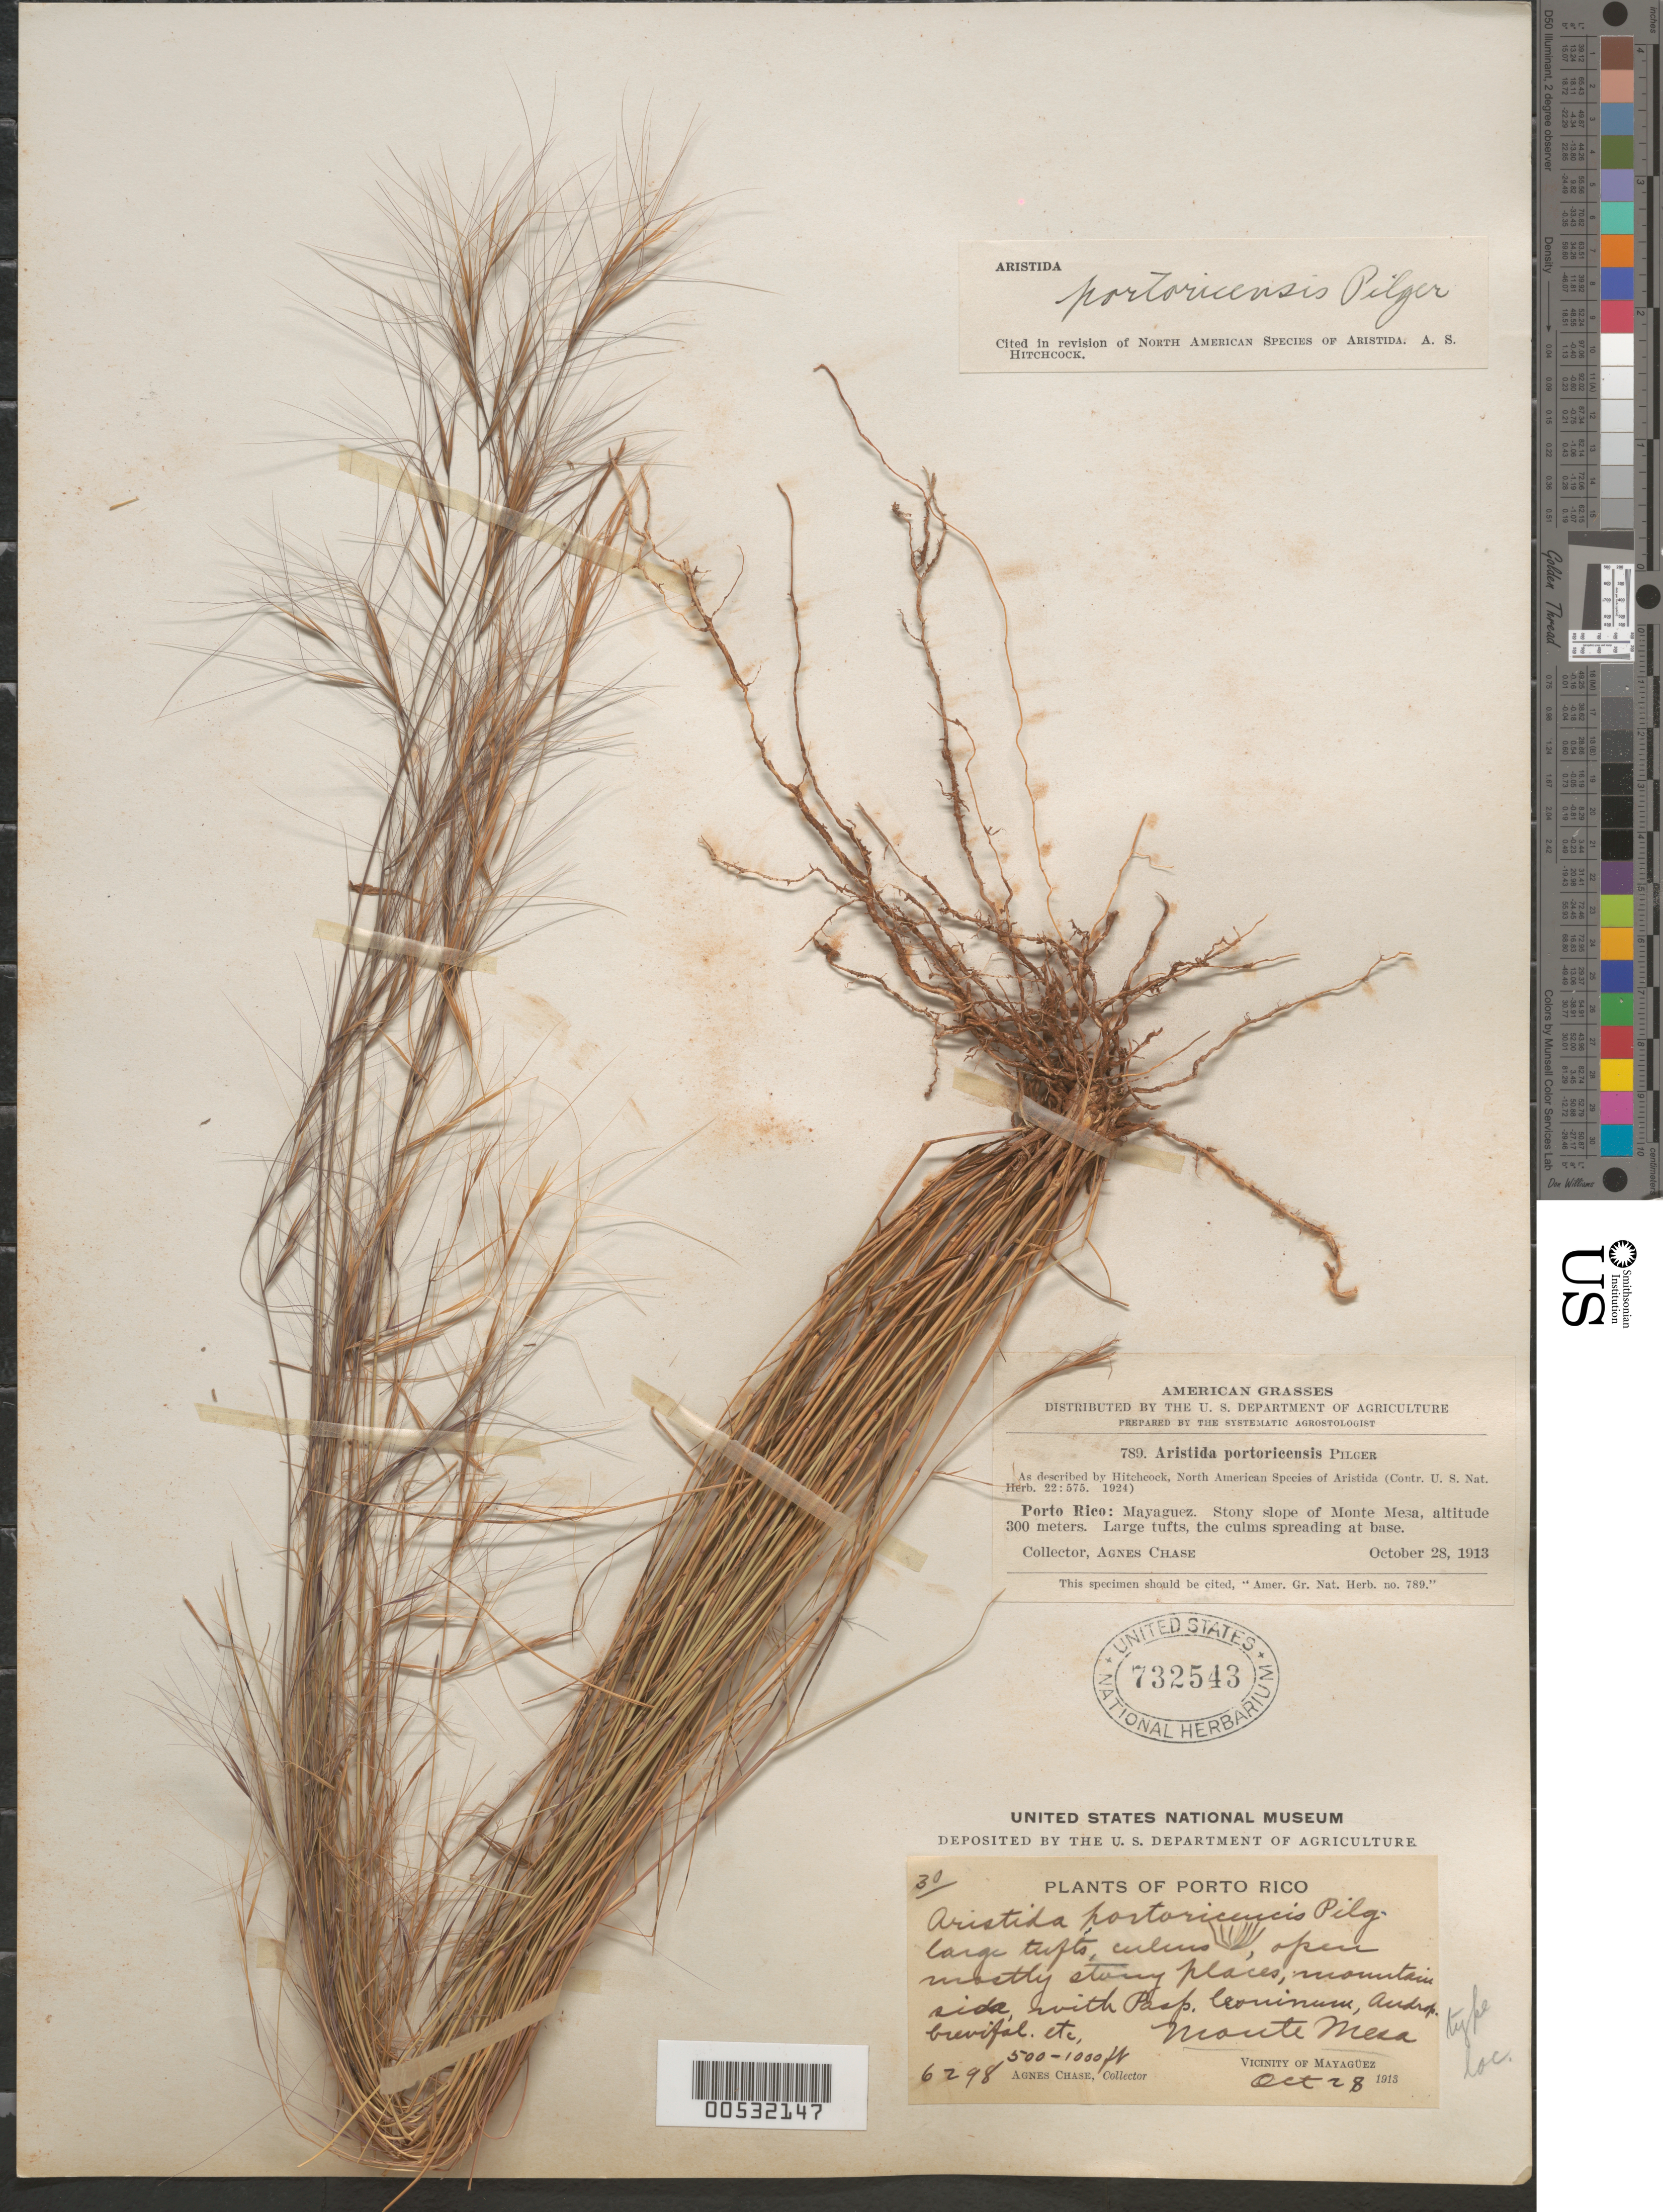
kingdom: Plantae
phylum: Tracheophyta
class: Liliopsida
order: Poales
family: Poaceae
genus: Aristida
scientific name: Aristida portoricensis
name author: Pilg. in Urb.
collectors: A. Chase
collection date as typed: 28 Oct 1913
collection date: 1913-10-28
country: Puerto Rico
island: Greater Antilles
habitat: Stony slope.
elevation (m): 152.4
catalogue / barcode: US 732543